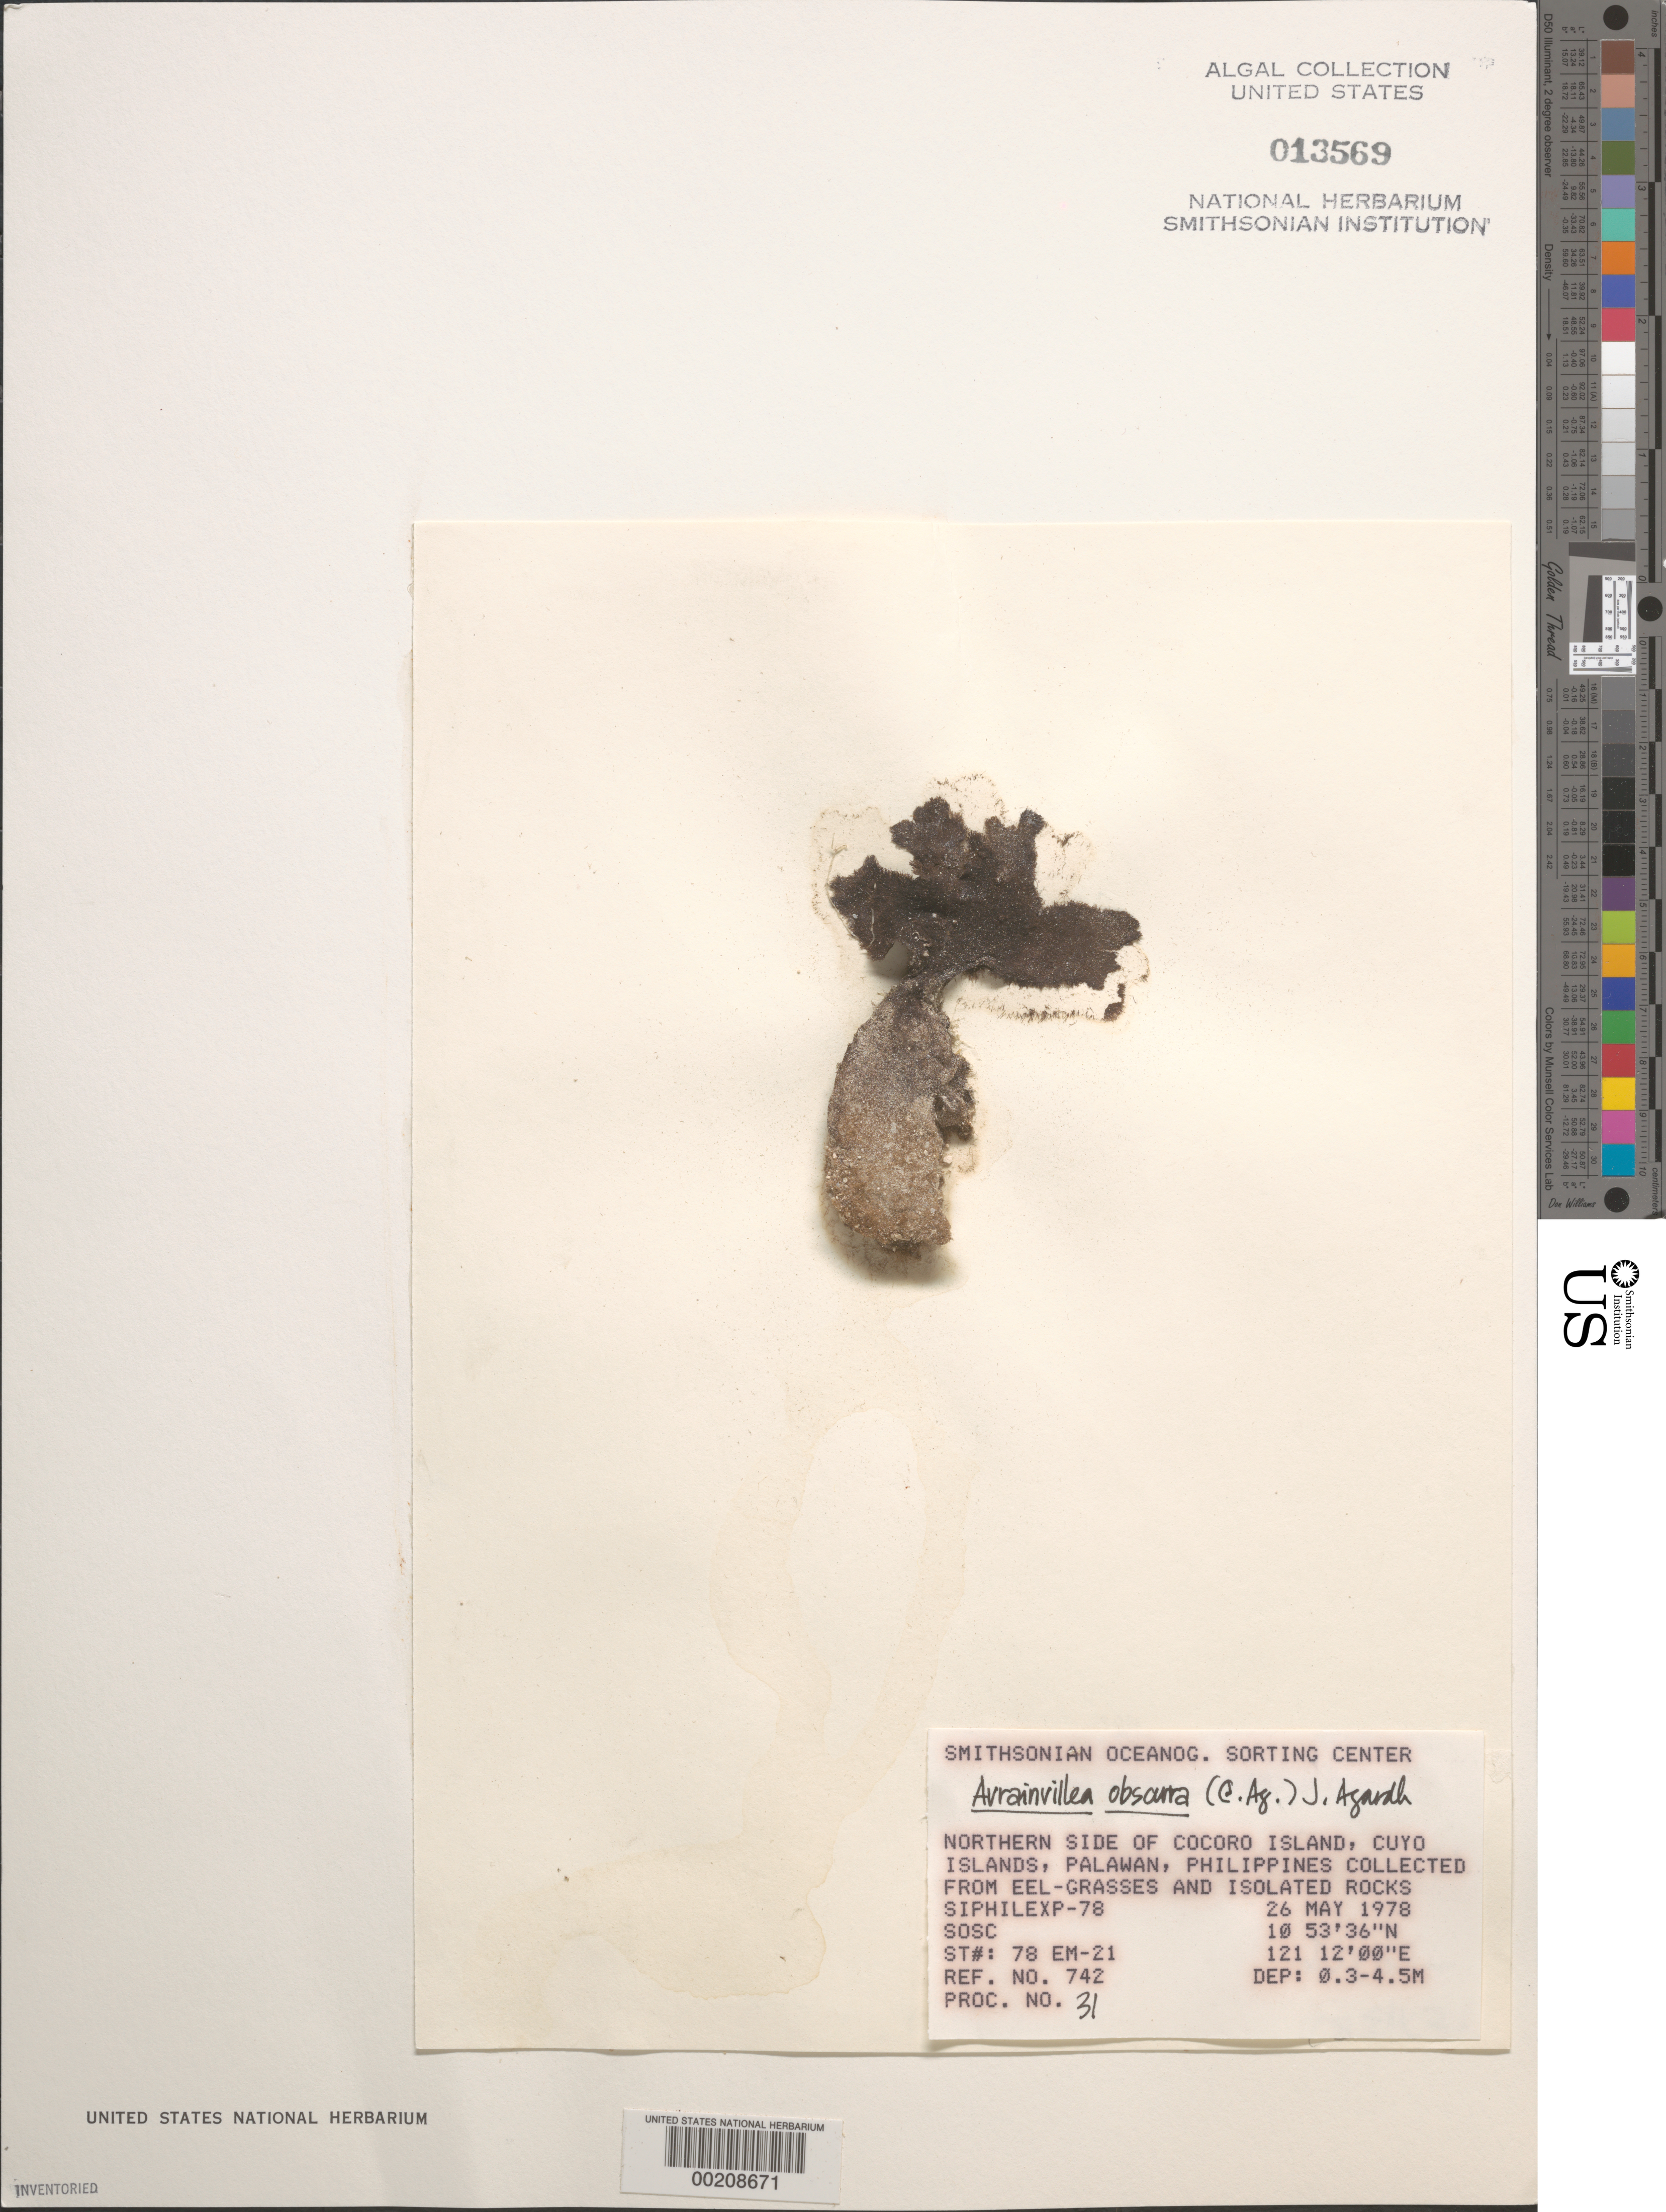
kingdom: Plantae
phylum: Chlorophyta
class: Ulvophyceae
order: Bryopsidales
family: Dichotomosiphonaceae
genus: Avrainvillea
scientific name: Avrainvillea obscura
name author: (C. Agardh) J. Agardh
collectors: SOSC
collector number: Station 78 Em-21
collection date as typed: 26 May 1978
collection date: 1978-05-26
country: Philippines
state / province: Mimaropa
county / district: Palawan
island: Cocoro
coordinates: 10 53' 36" N, 121 12' 00" E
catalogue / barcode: US 13569